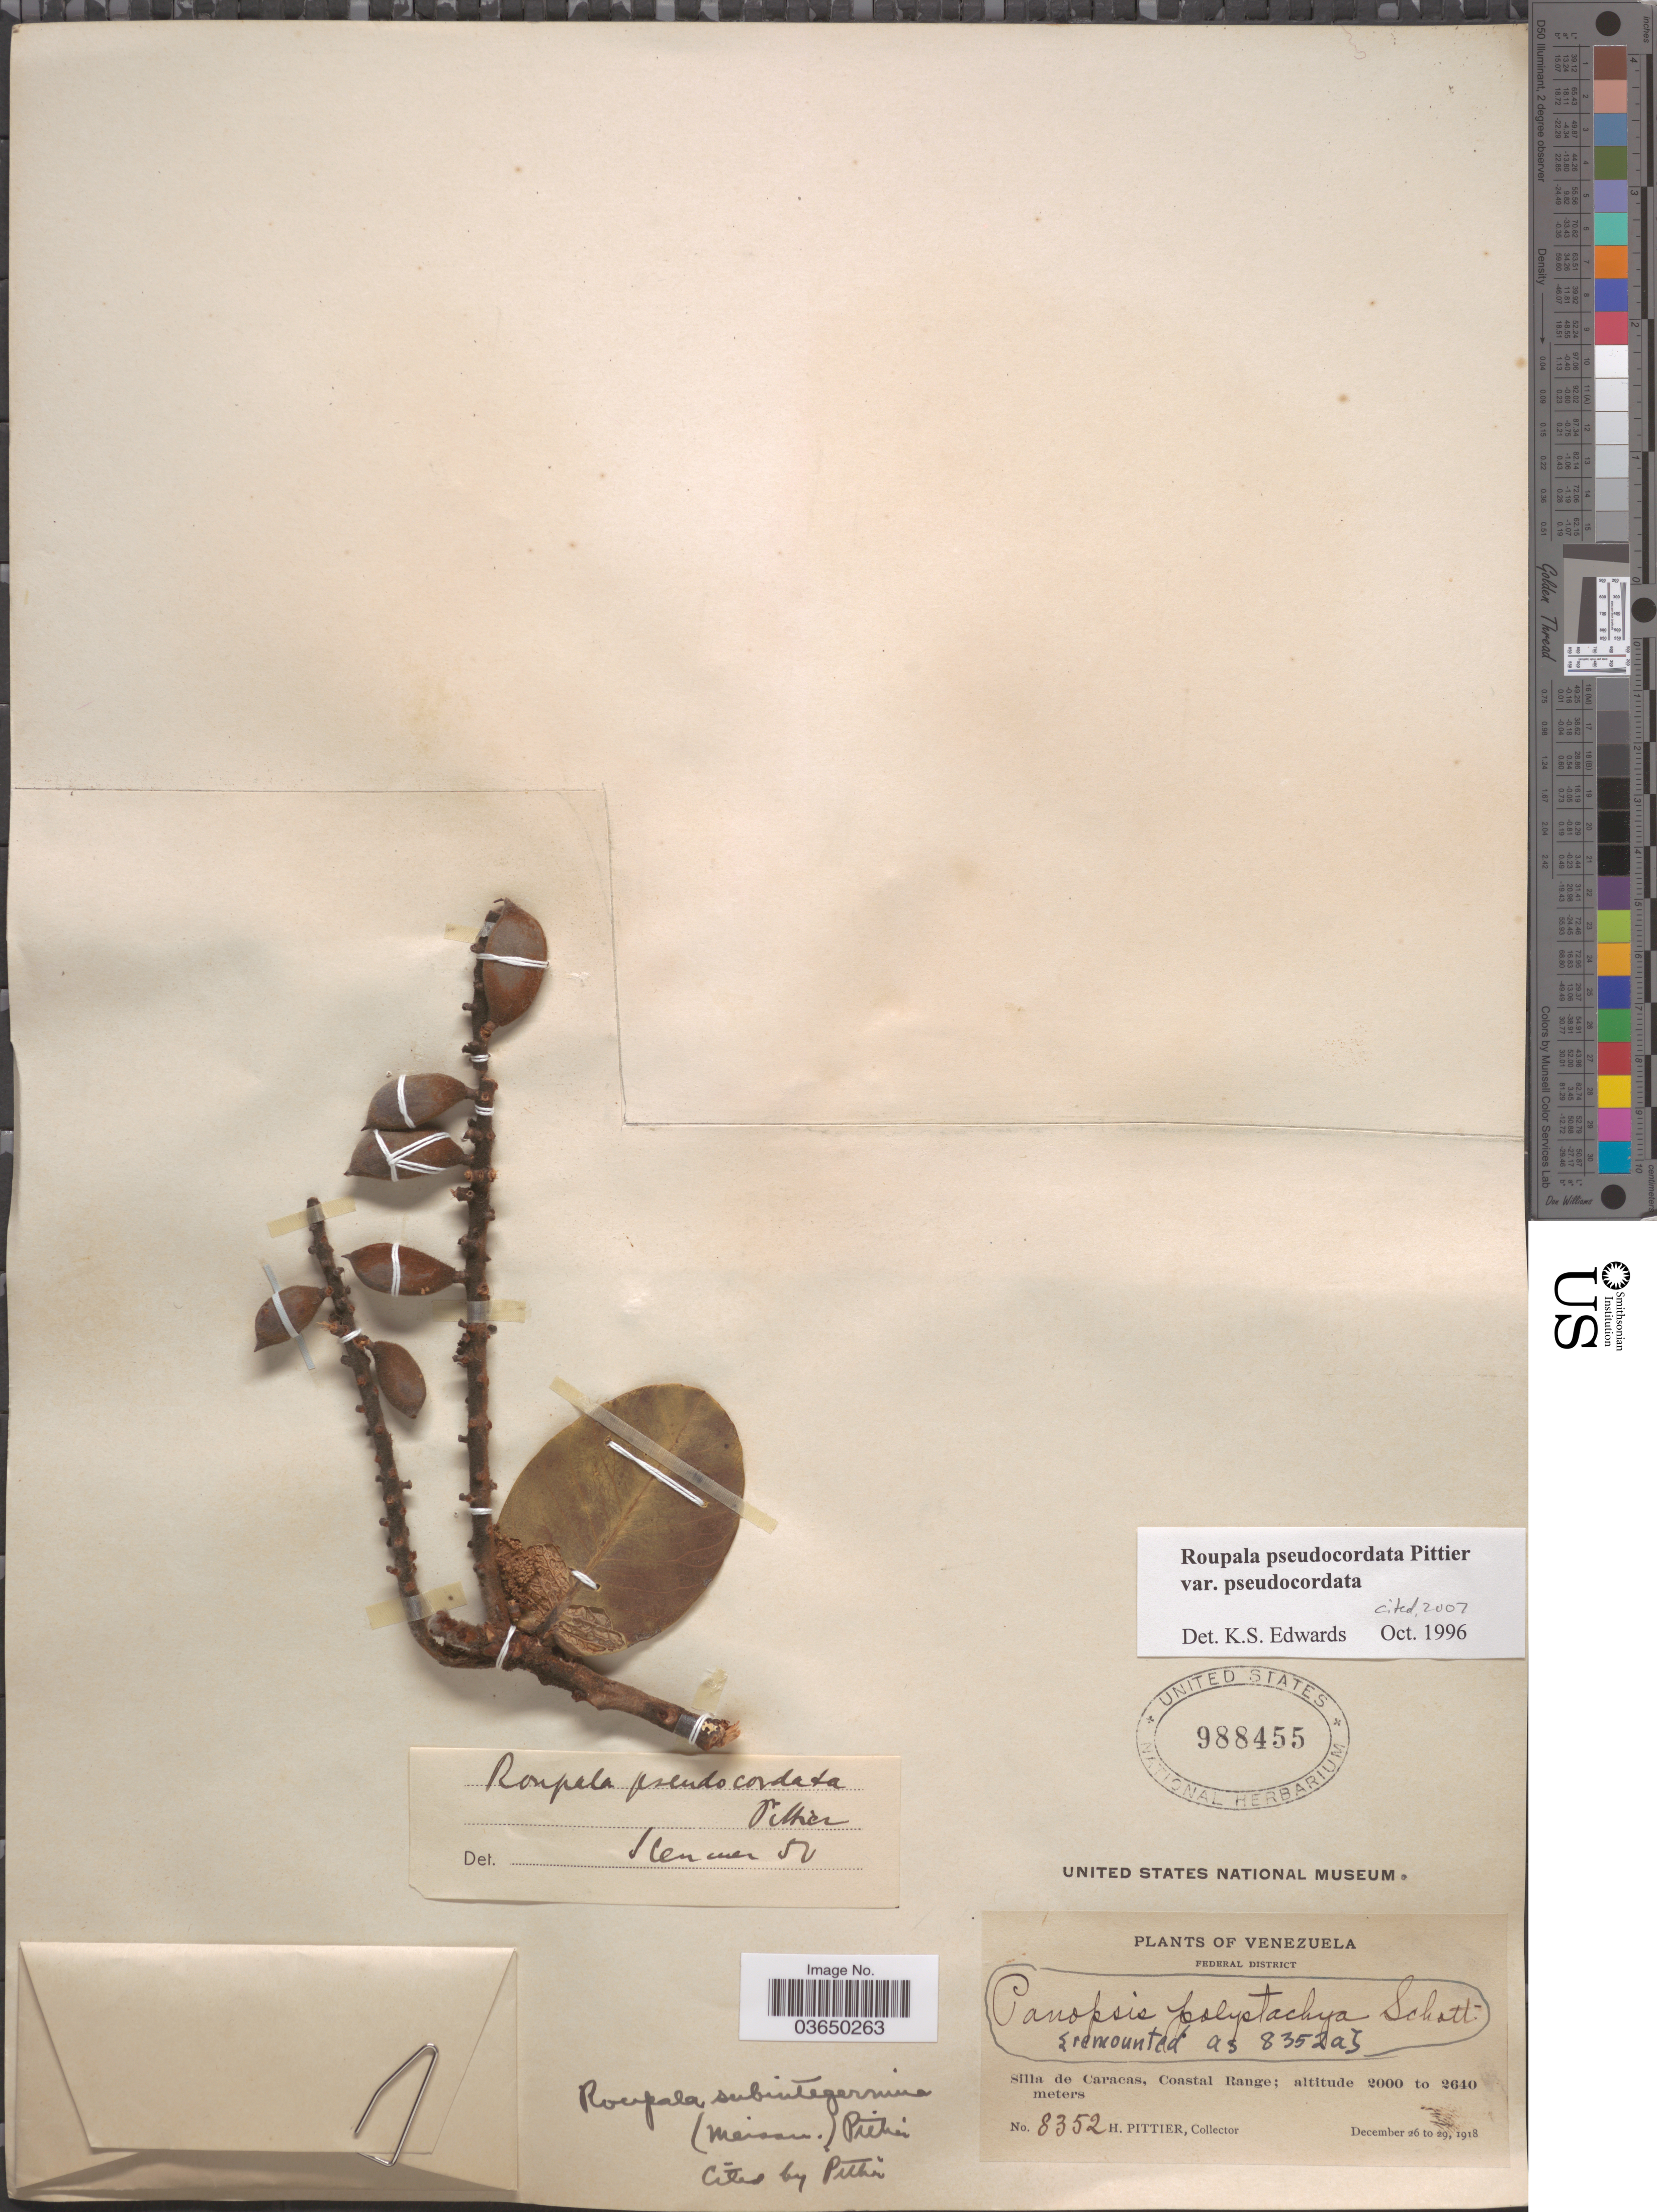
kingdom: Plantae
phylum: Tracheophyta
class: Magnoliopsida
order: Proteales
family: Proteaceae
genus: Roupala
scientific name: Roupala pseudocordata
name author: Pittier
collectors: H. F. Pittier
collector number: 8352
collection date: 1918-12-26/1918-12-29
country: Venezuela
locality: Federal District. Silla de Caracas, Coastal Range.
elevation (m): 2000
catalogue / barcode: US 988455